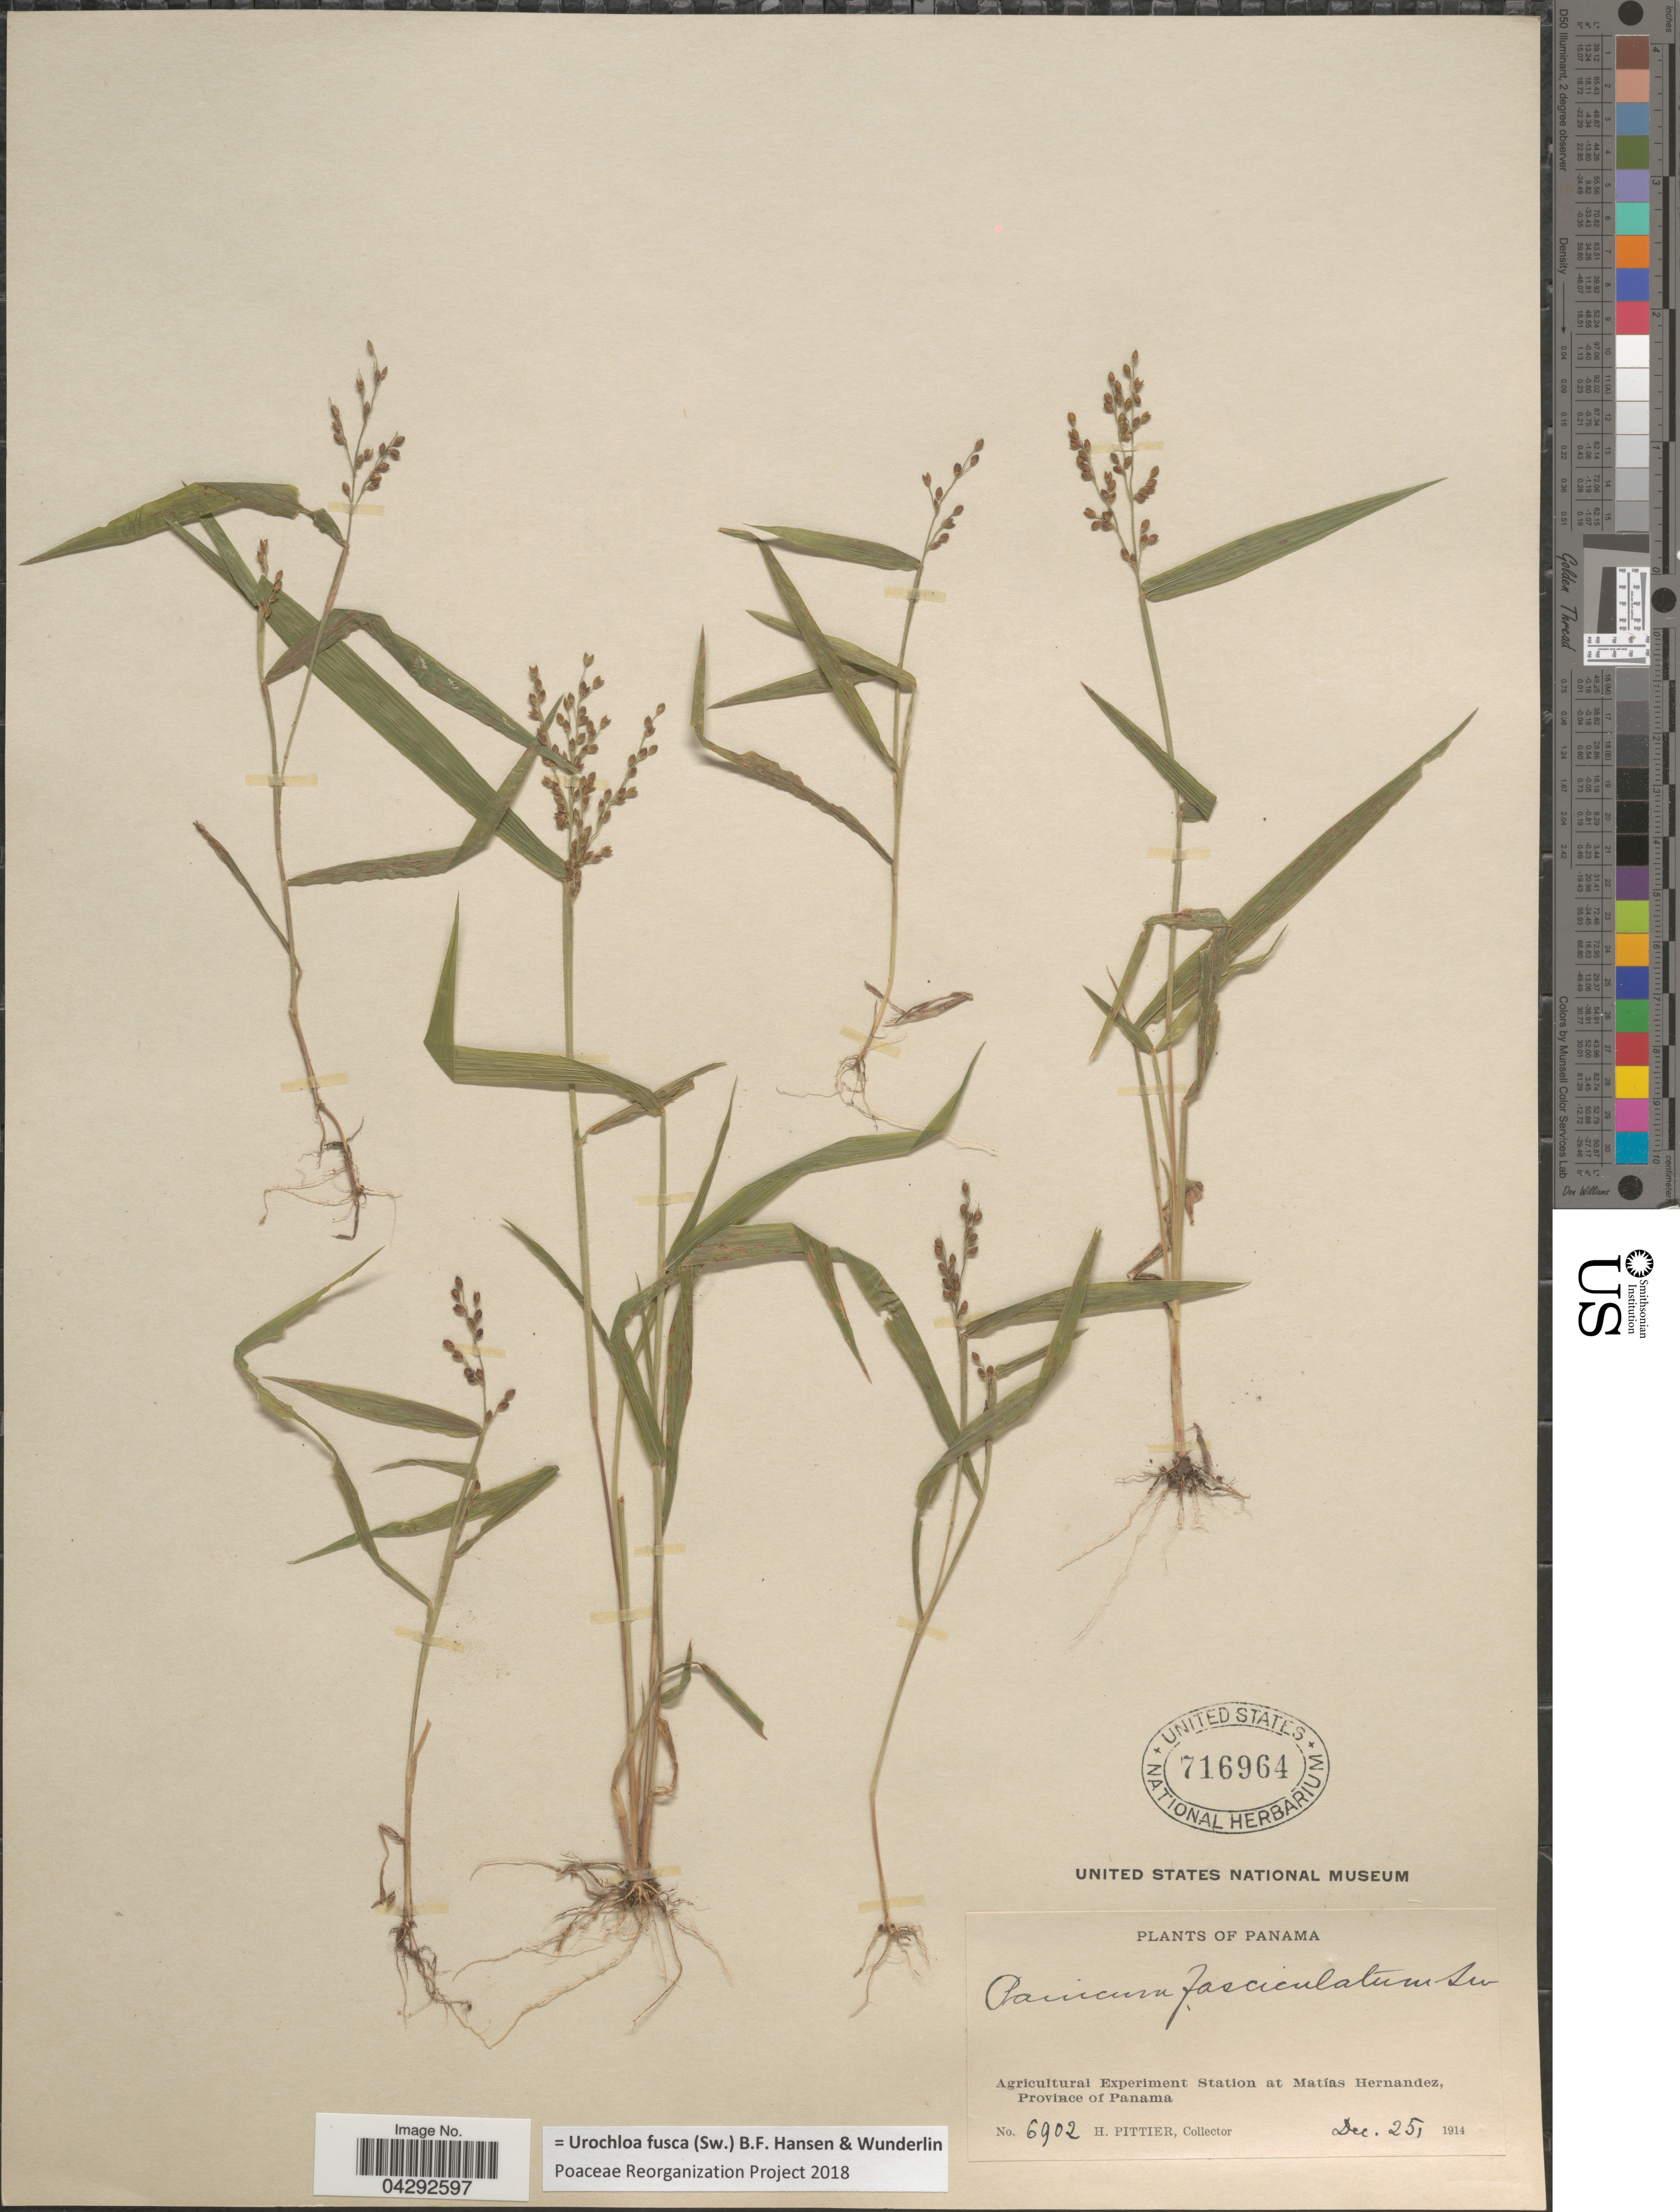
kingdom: Plantae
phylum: Tracheophyta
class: Liliopsida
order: Poales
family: Poaceae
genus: Urochloa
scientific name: Urochloa fusca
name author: (Sw.) B.F. Hansen & Wunderlin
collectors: H. F. Pittier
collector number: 6902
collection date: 1914-12-25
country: Panama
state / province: Panamá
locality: Agricultural Experiment Station at Matías Hernandez.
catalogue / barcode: US 716964